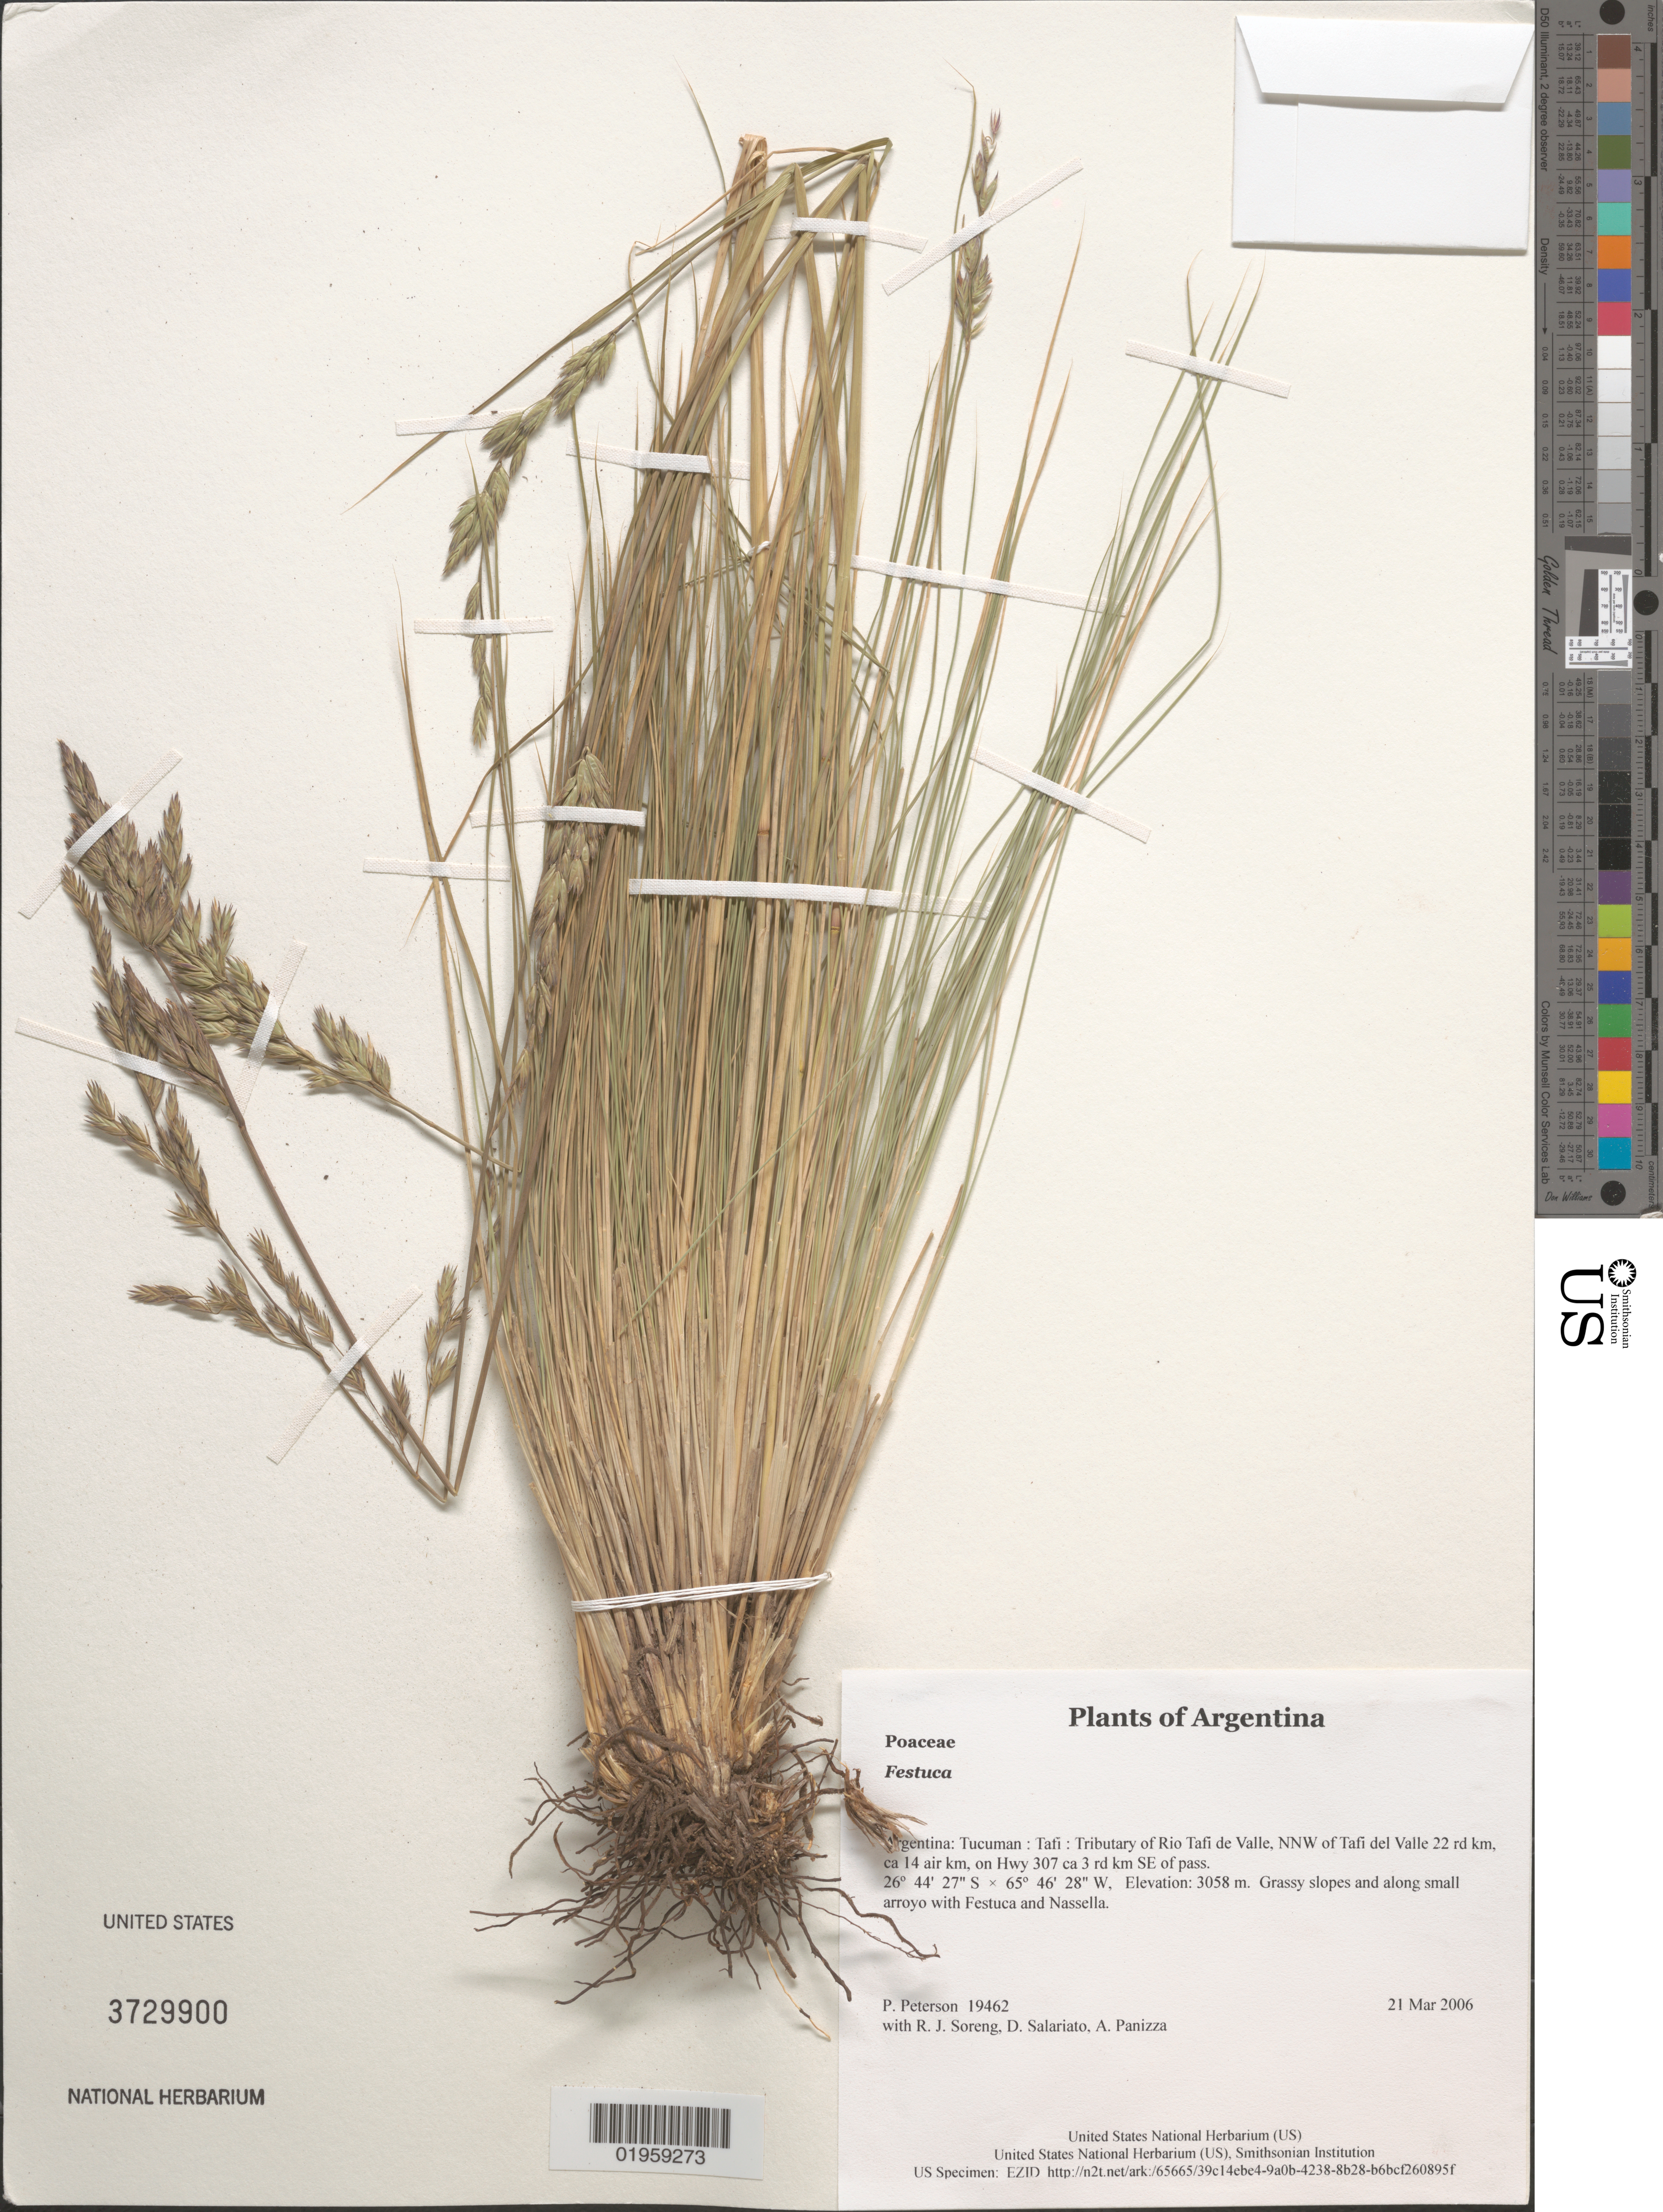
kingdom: Plantae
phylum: Tracheophyta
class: Liliopsida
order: Poales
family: Poaceae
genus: Festuca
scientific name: Festuca sp.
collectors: P. M. Peterson, R. J. Soreng, D. Salariato & A. Panizza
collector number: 19462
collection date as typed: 21 Mar 2006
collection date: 2006-03-21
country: Argentina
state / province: Tucuman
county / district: Tafi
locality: Tributary of Rio Tafi de Valle, NNW of Tafi del Valle 22 rd km, ca 14 air km, on Hwy 307 ca 3 rd km SE of pass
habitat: Grassy slopes and along small arroyo with Festuca and Nassella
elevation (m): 3058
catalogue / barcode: US 3729900